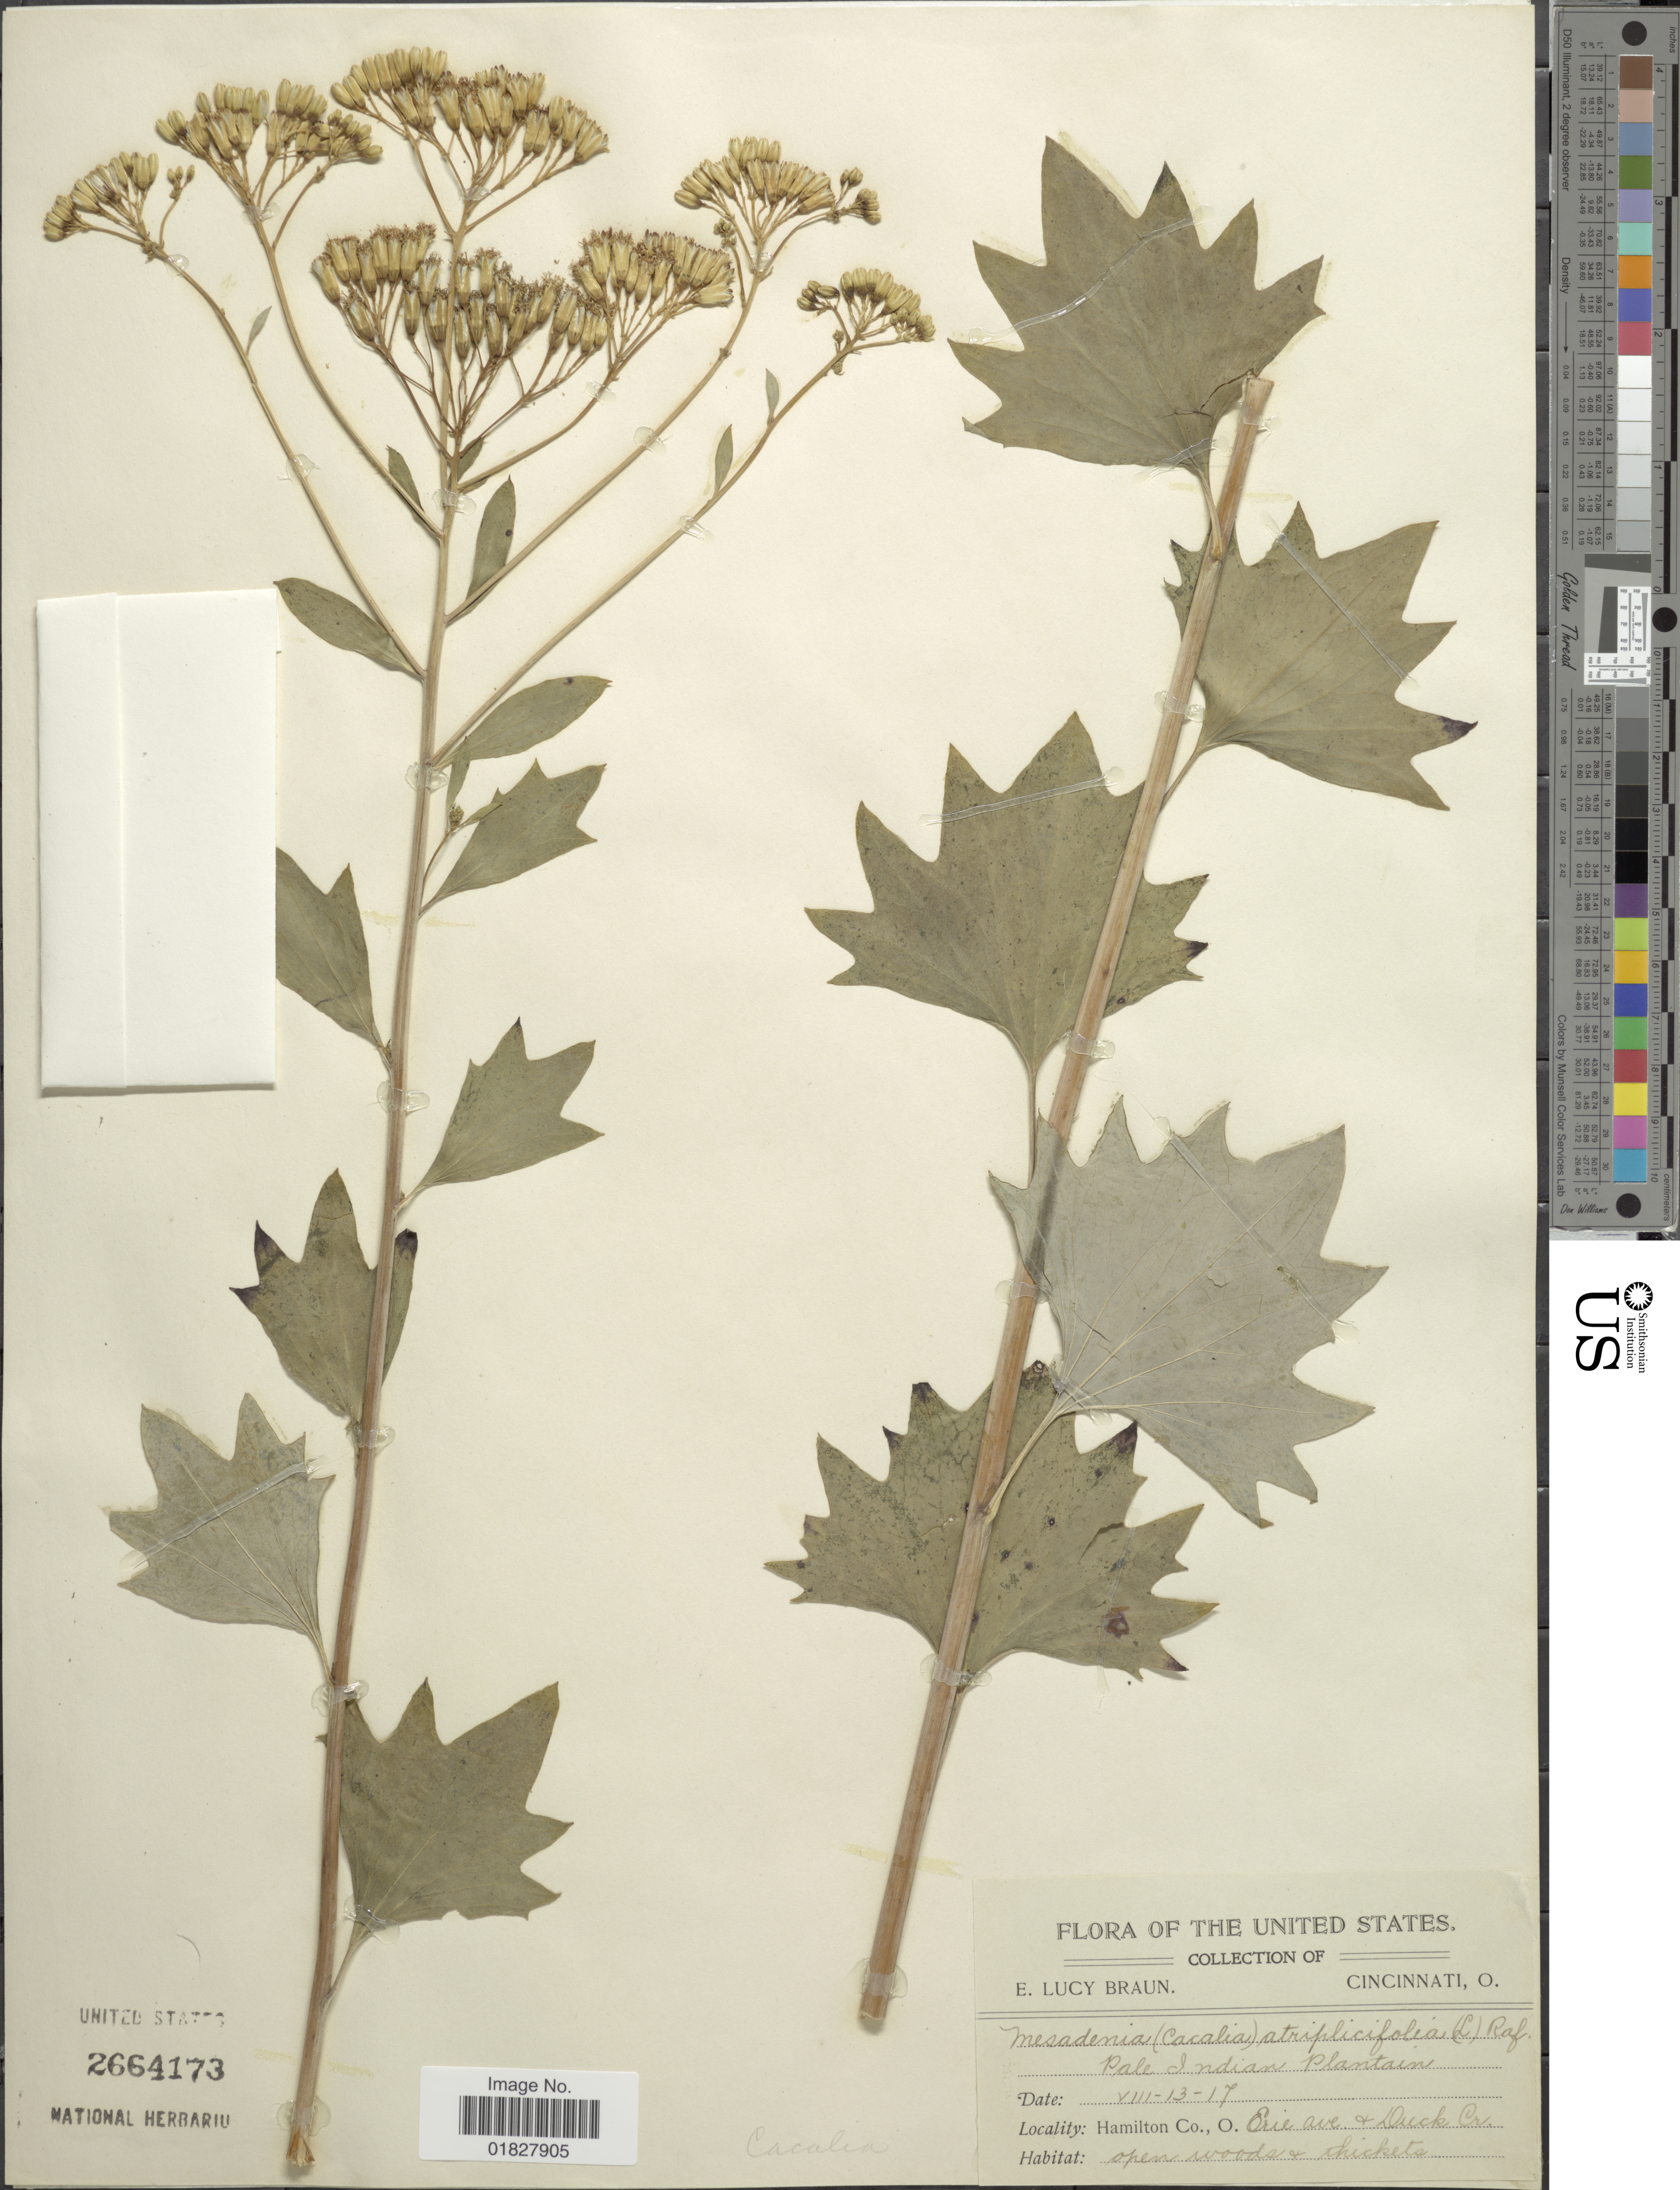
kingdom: Plantae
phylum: Tracheophyta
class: Magnoliopsida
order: Asterales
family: Asteraceae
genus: Arnoglossum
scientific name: Arnoglossum atriplicifolium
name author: (L.) H. Rob.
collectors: E. L. Braun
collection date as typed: Transcribed d/m/y: 13/8/17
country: United States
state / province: Ohio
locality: The United States, Hamilton Co., O., Erie Ave + Duck Cr.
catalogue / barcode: US 2664173